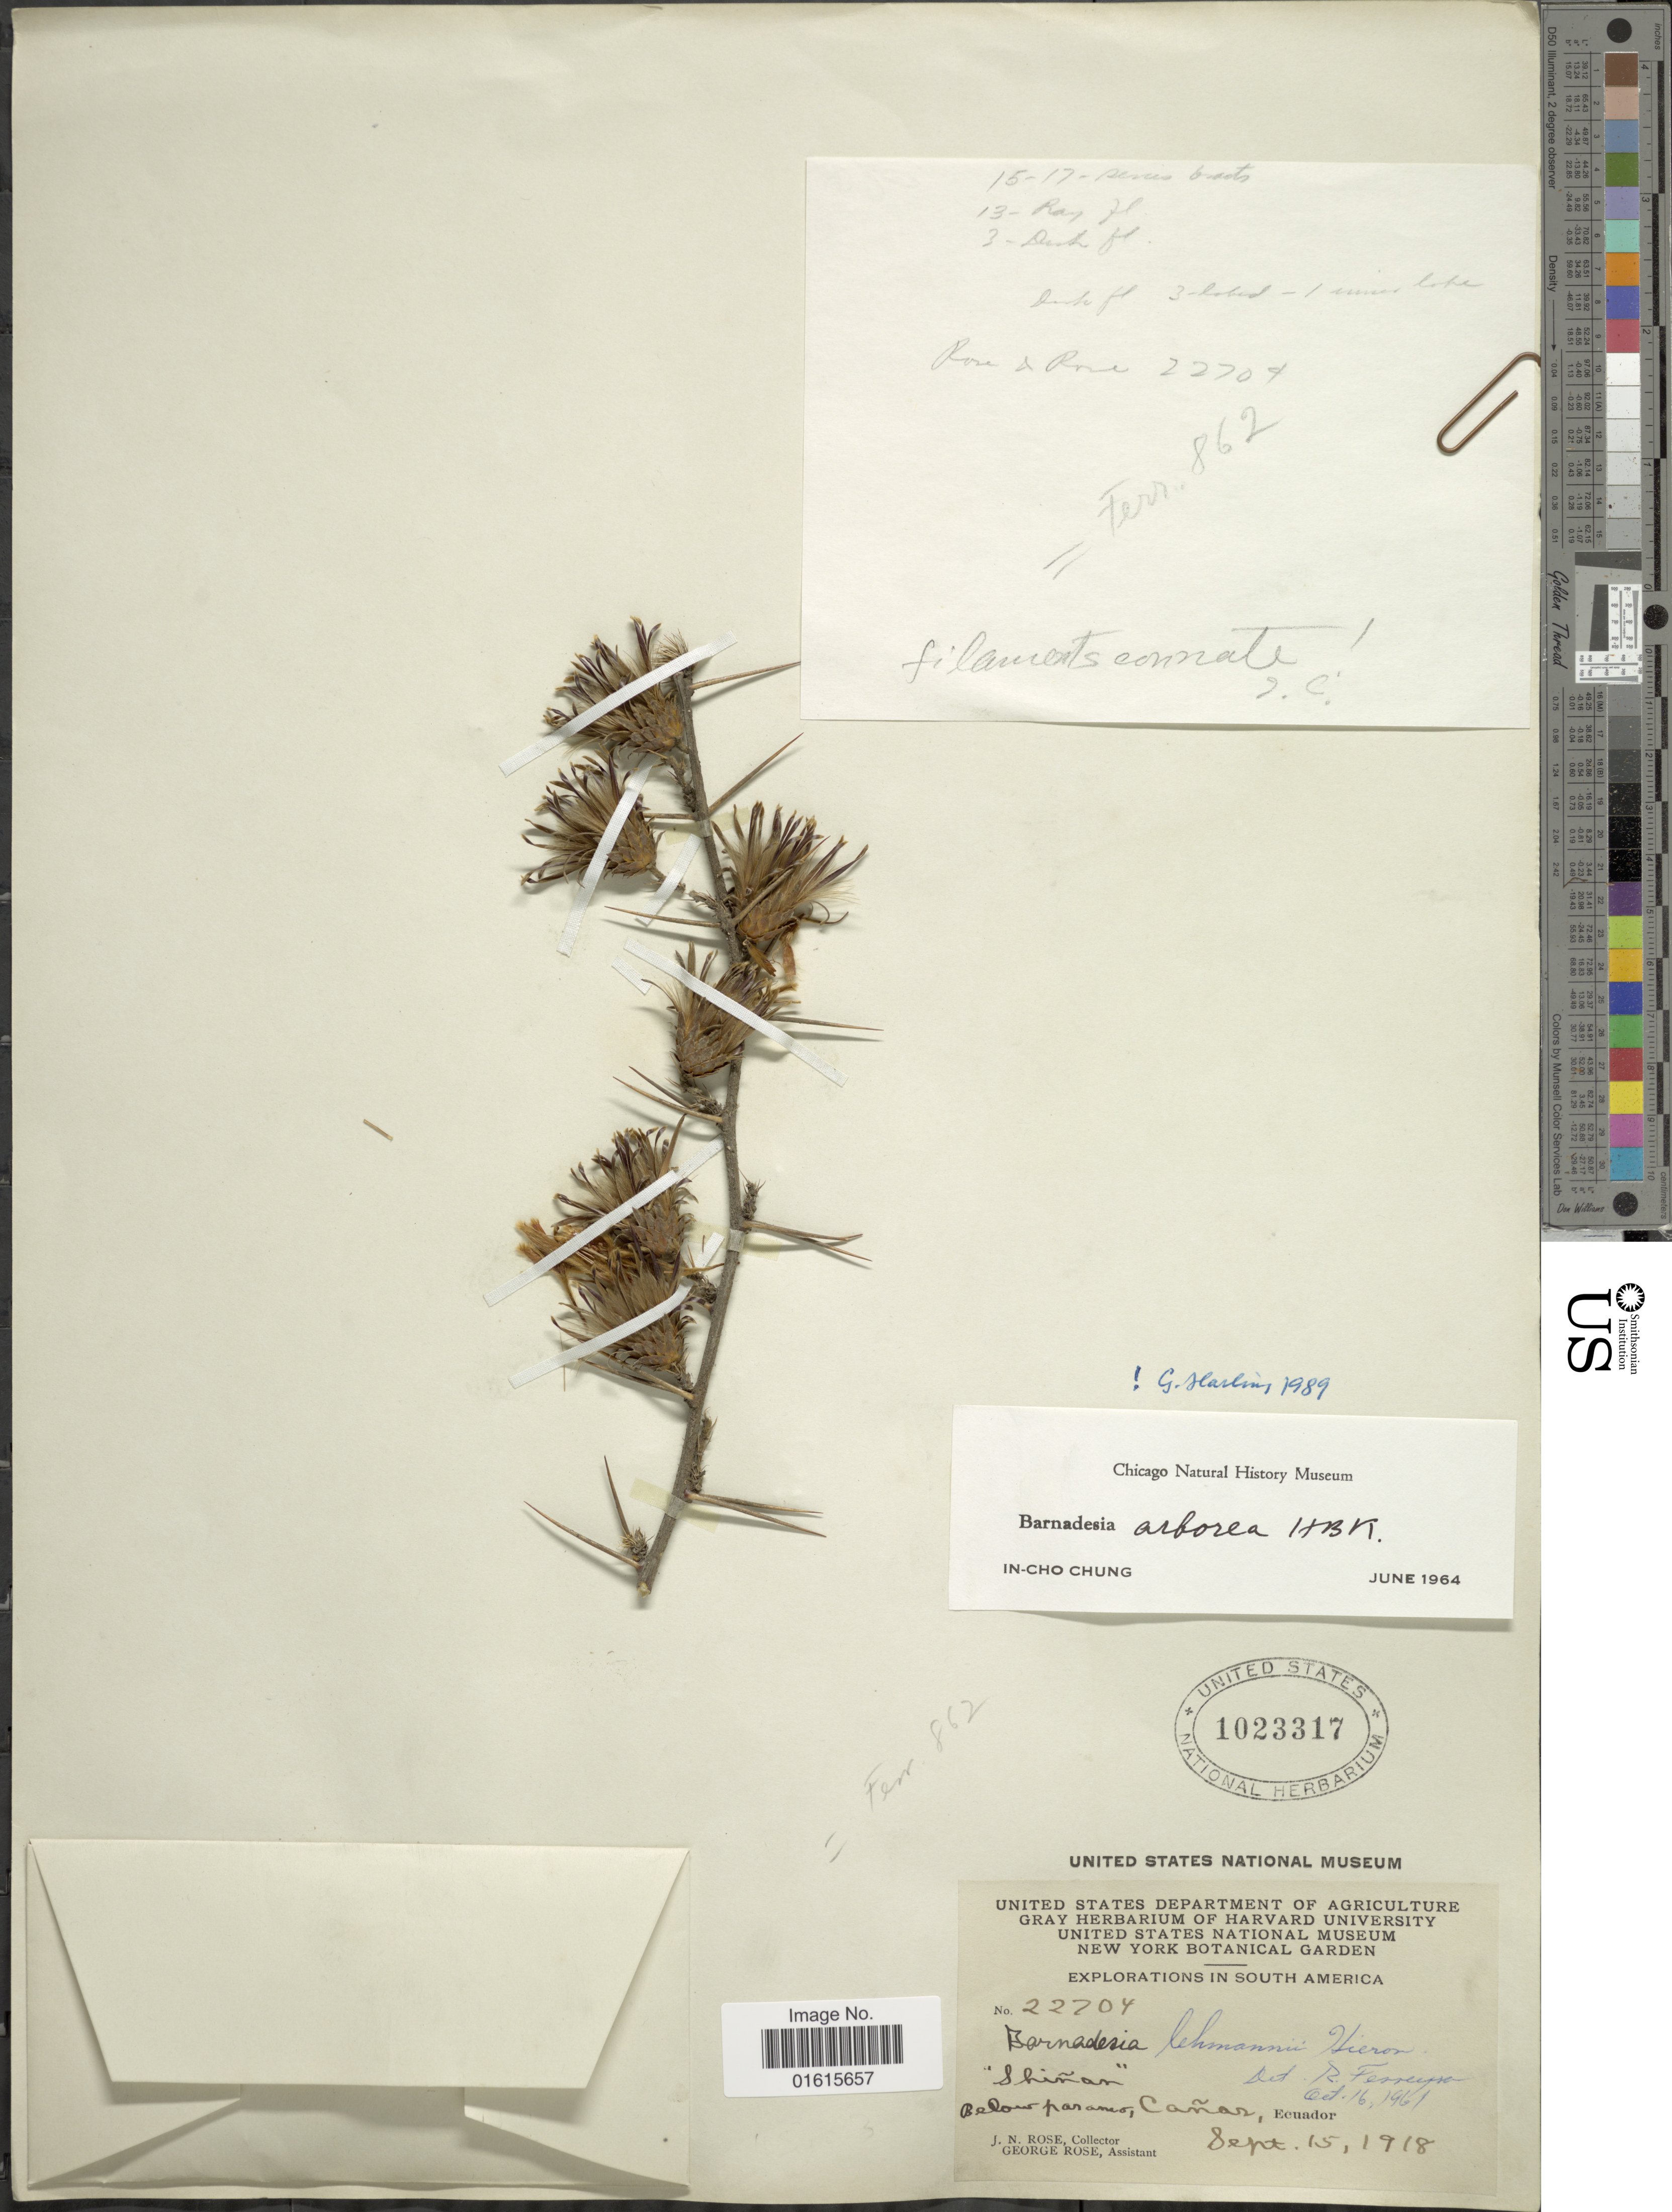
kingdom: Plantae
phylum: Tracheophyta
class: Magnoliopsida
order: Asterales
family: Asteraceae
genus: Barnadesia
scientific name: Barnadesia arborea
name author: Kunth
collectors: J. N. Rose & G. Rose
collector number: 22704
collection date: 1918-09-15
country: Ecuador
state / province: Cañar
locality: Shinan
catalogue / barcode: US 1023317